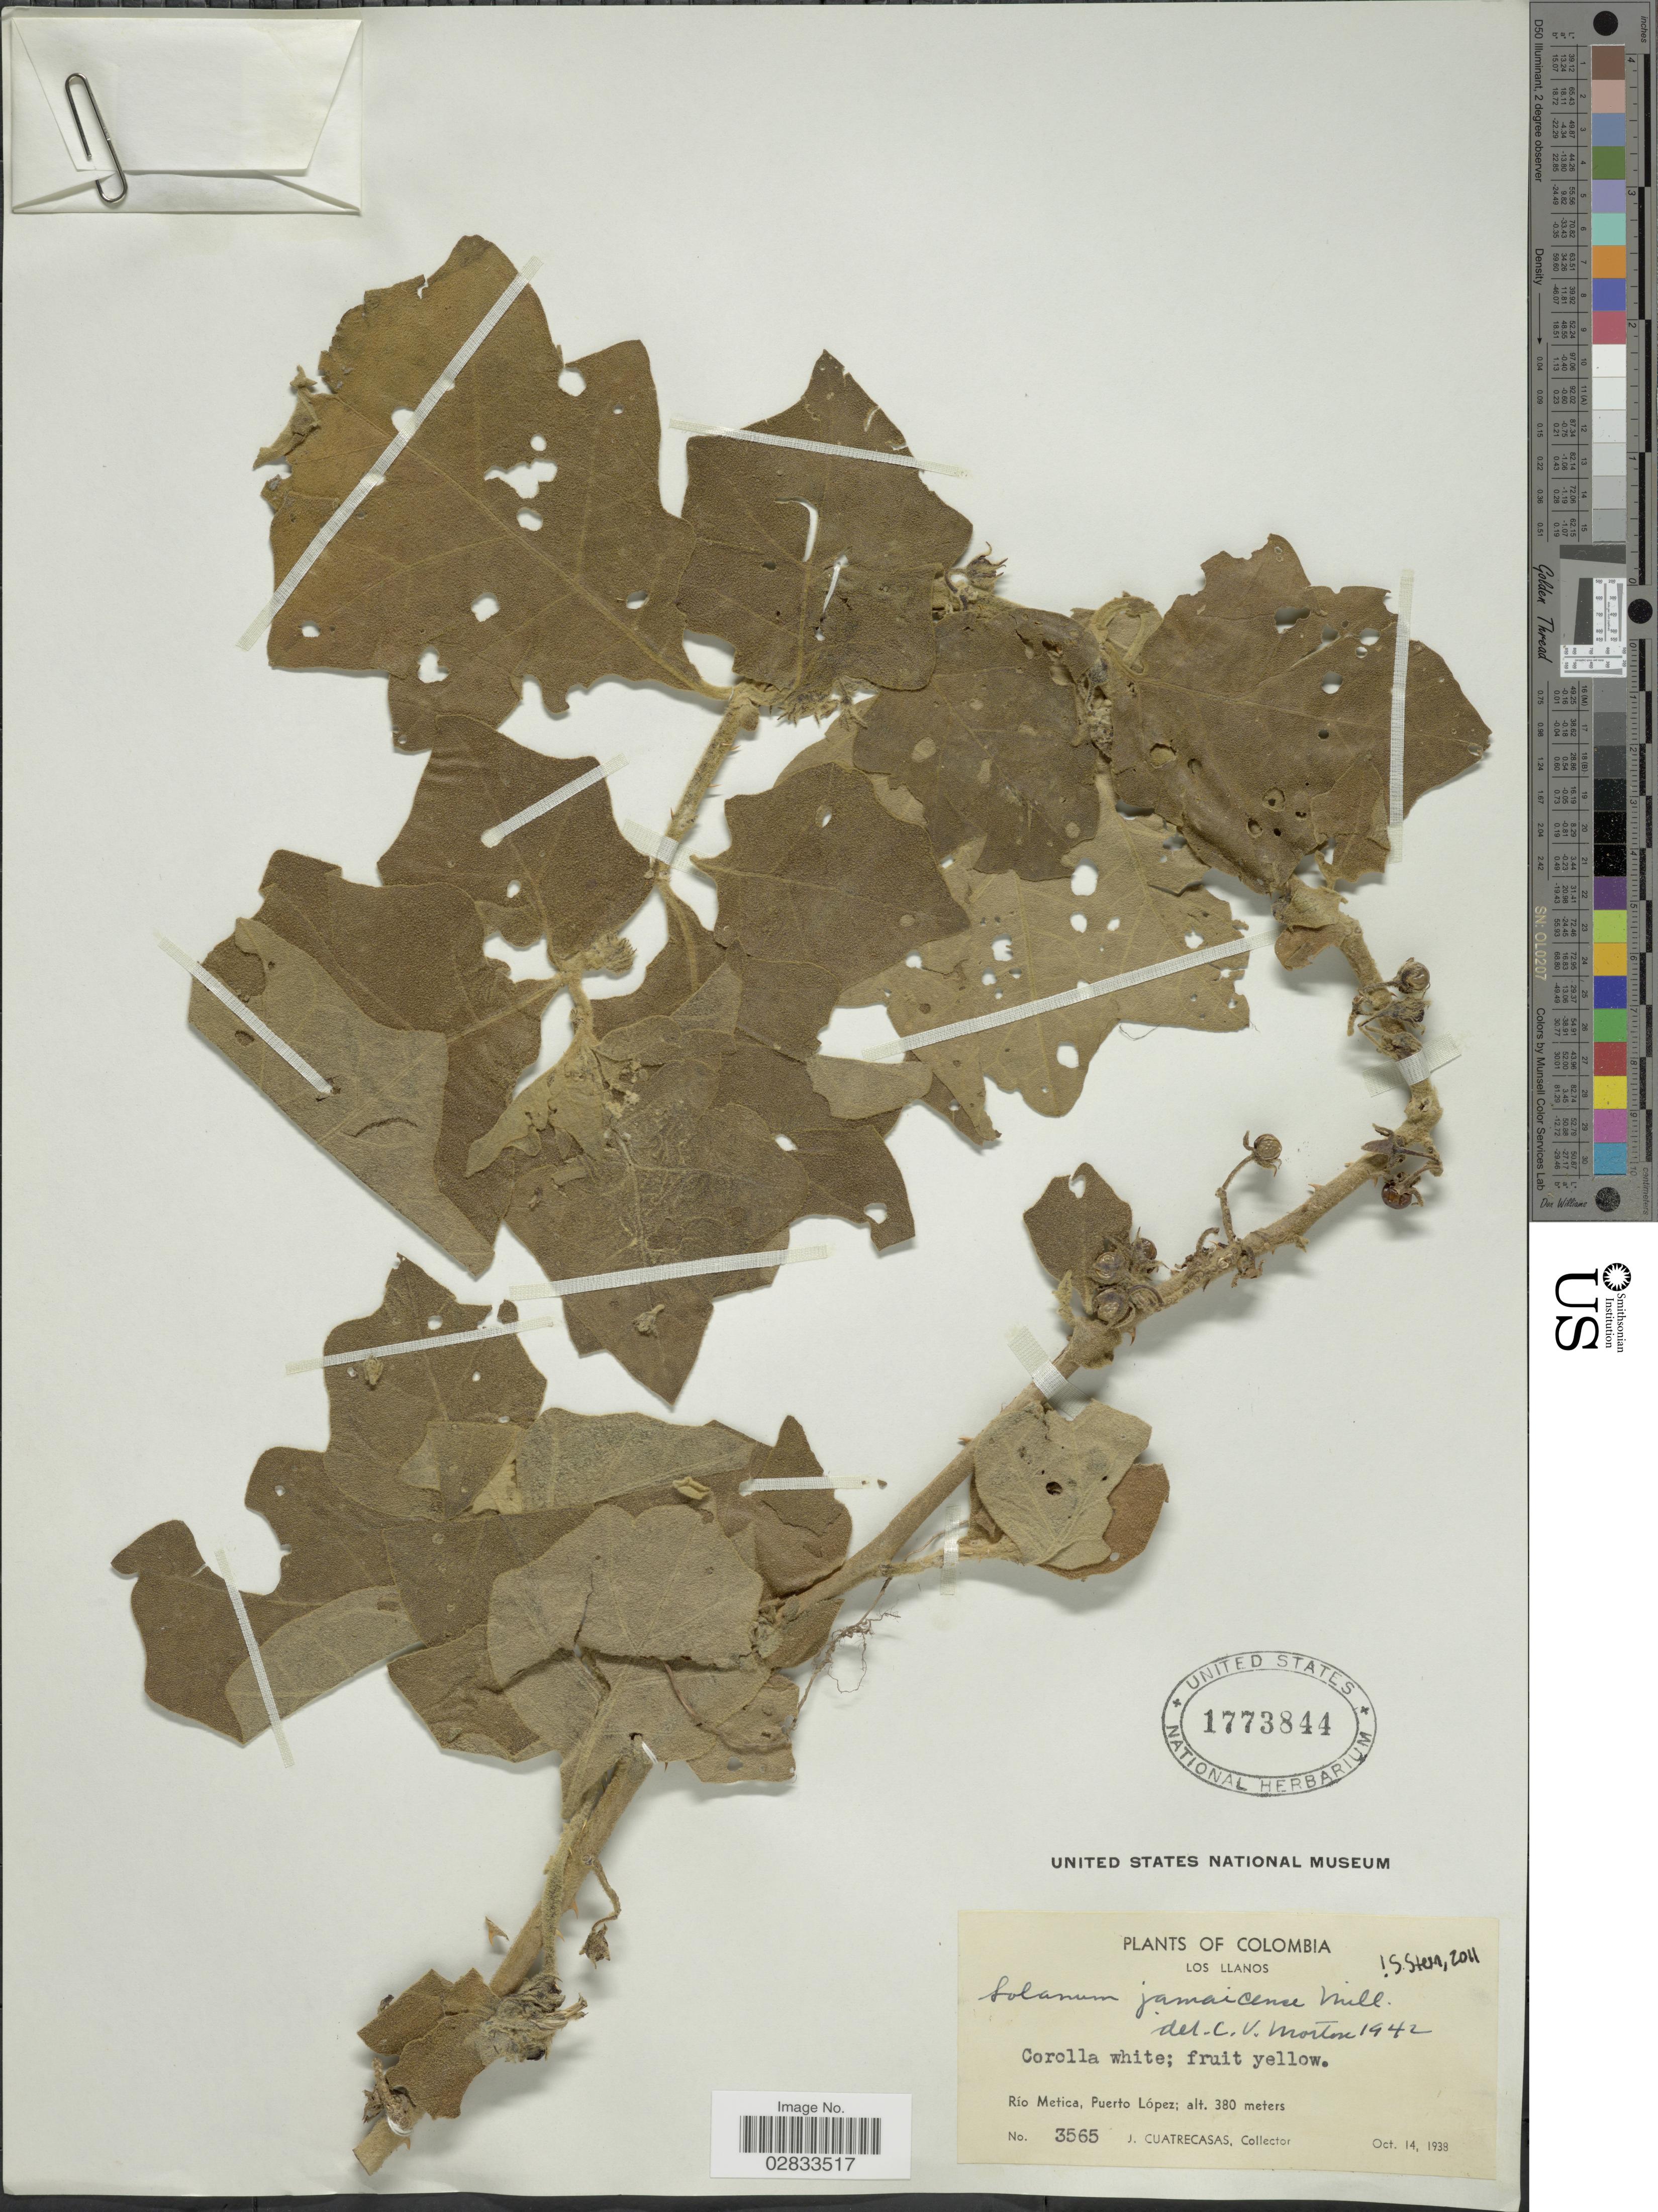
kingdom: Plantae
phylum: Tracheophyta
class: Magnoliopsida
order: Solanales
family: Solanaceae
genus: Solanum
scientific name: Solanum jamaicense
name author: Mill.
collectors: J. Cuatrecasas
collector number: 3565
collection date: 1938-10-14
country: Colombia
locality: Los Llanos. Río Metica, Puerto López.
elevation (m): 380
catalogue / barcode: US 1773844